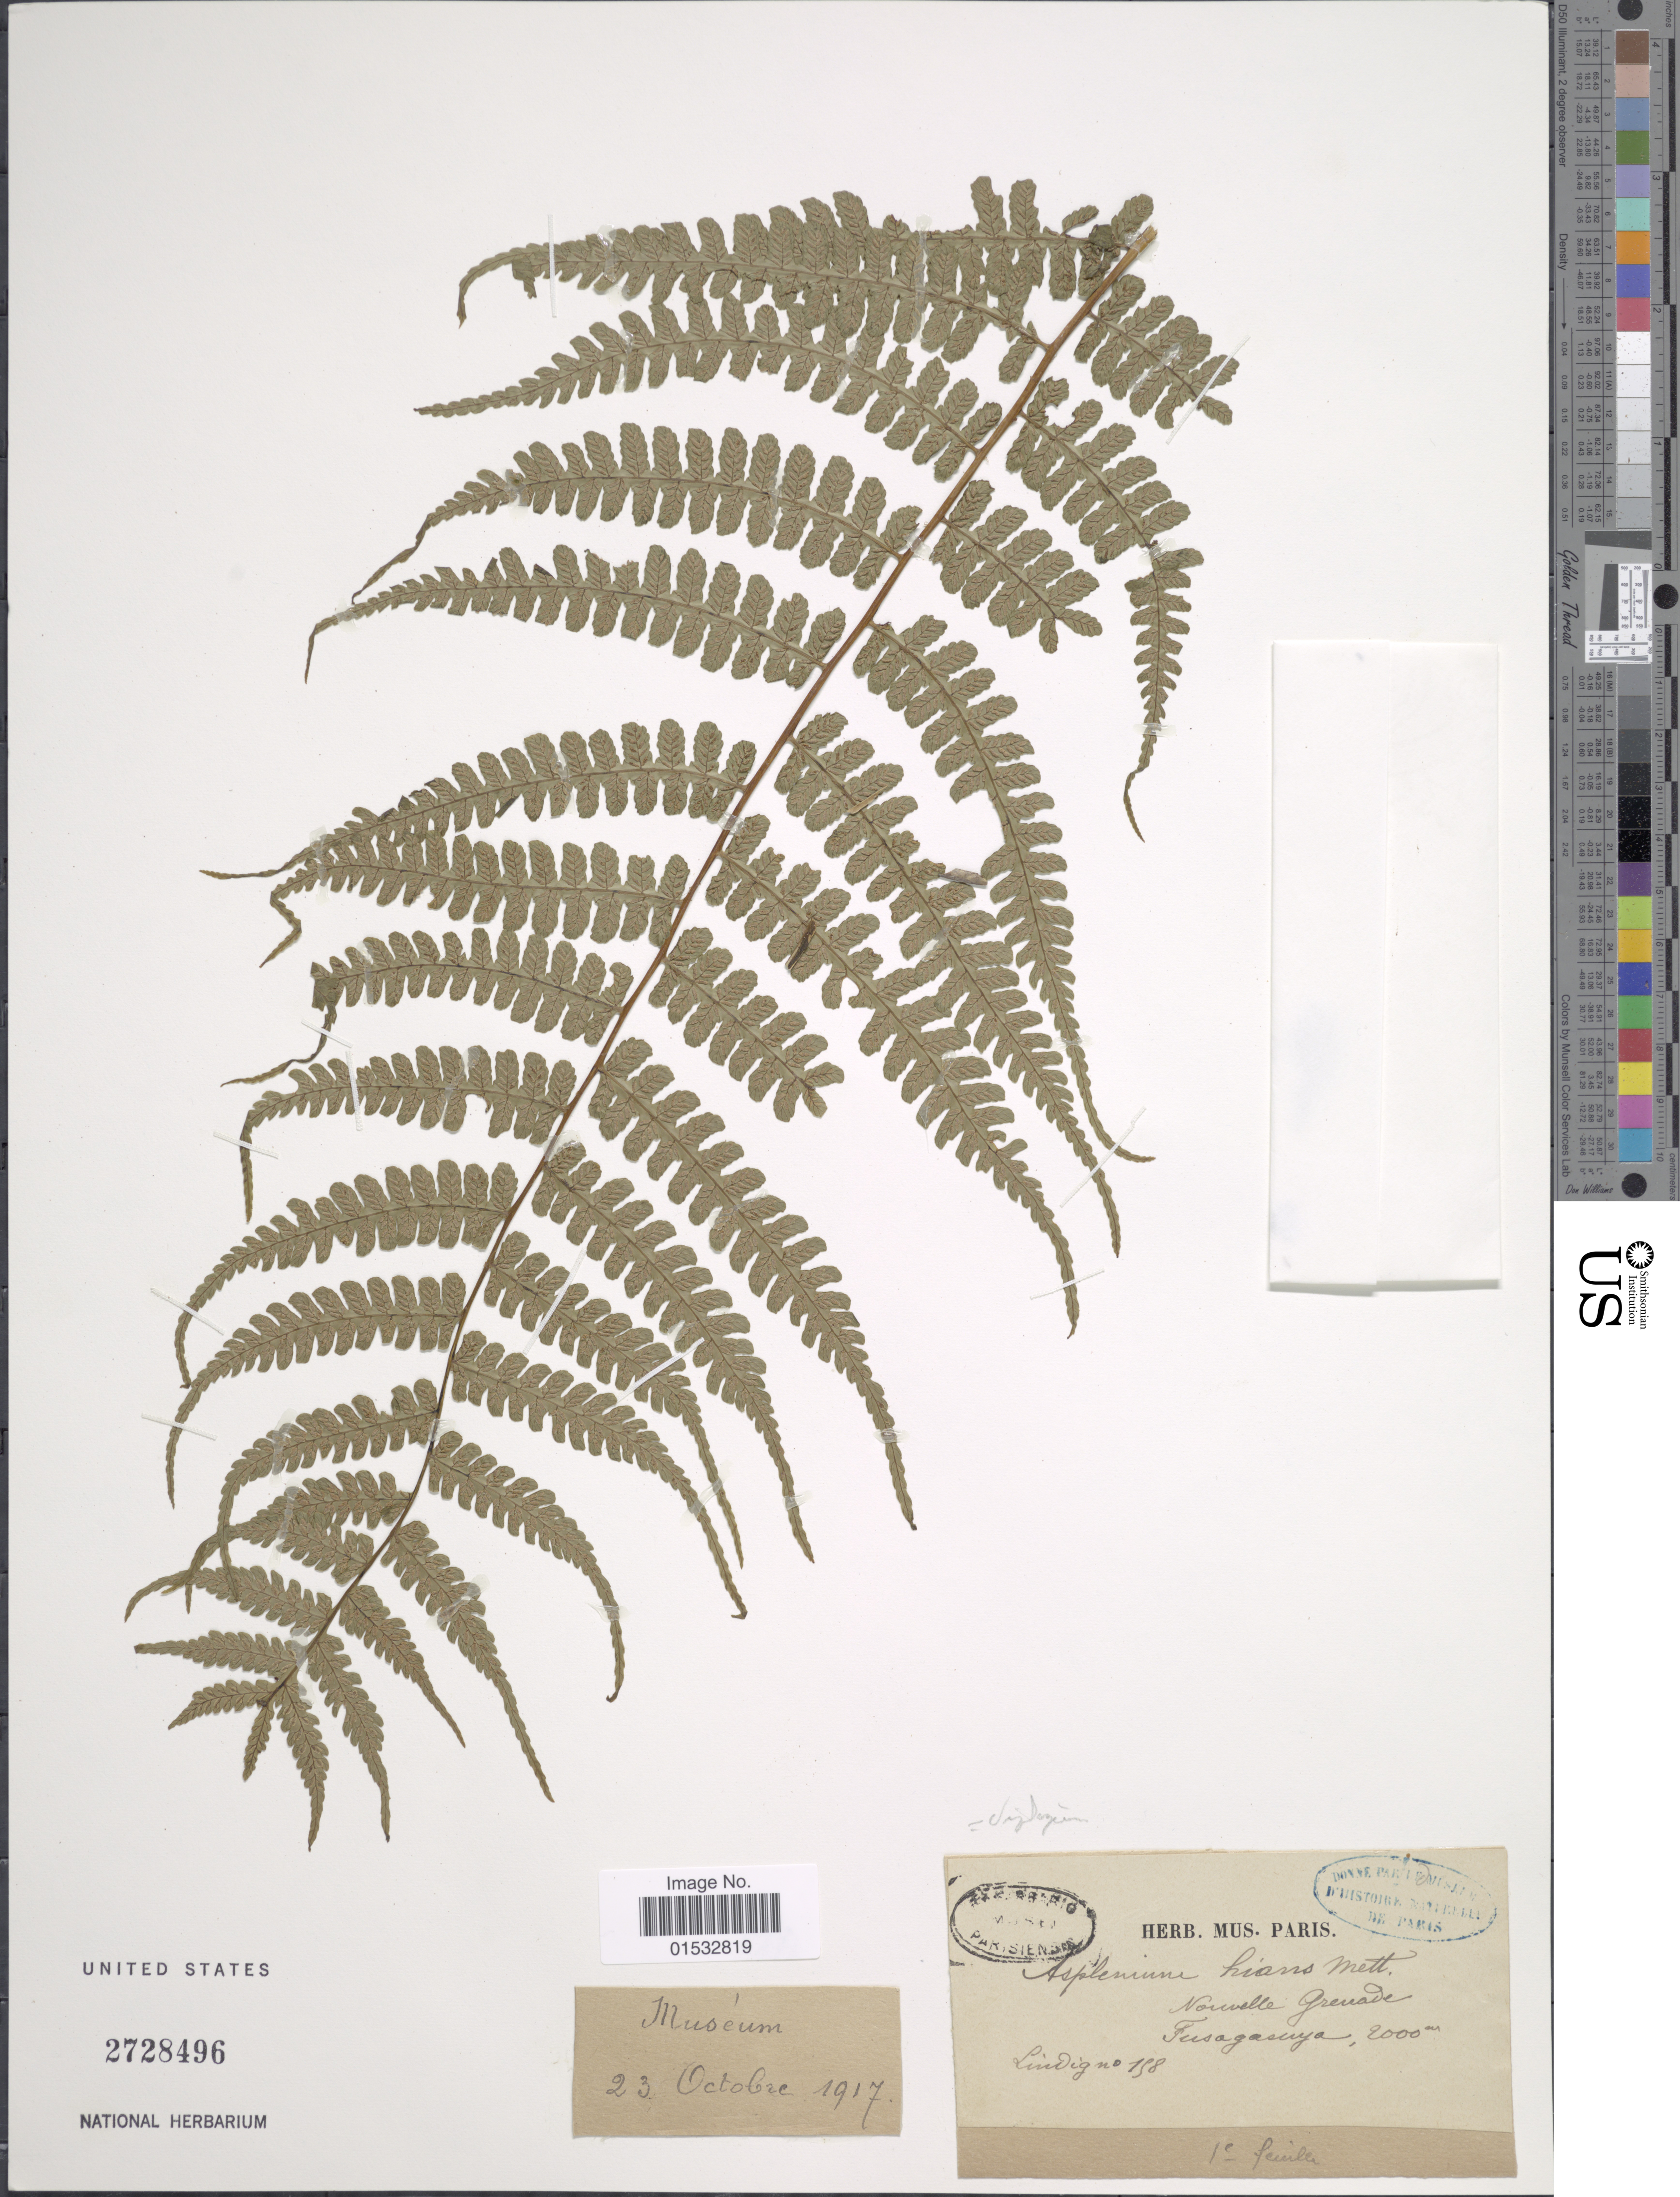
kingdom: Plantae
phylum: Tracheophyta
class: Polypodiopsida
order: Polypodiales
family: Athyriaceae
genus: Diplazium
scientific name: Diplazium hians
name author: Kunze ex Klotzsch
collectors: -. Lindig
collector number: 158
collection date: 1917-10-23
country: Colombia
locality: Nouvelle Grenade, Fusagasuga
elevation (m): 2000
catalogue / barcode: US 2728496